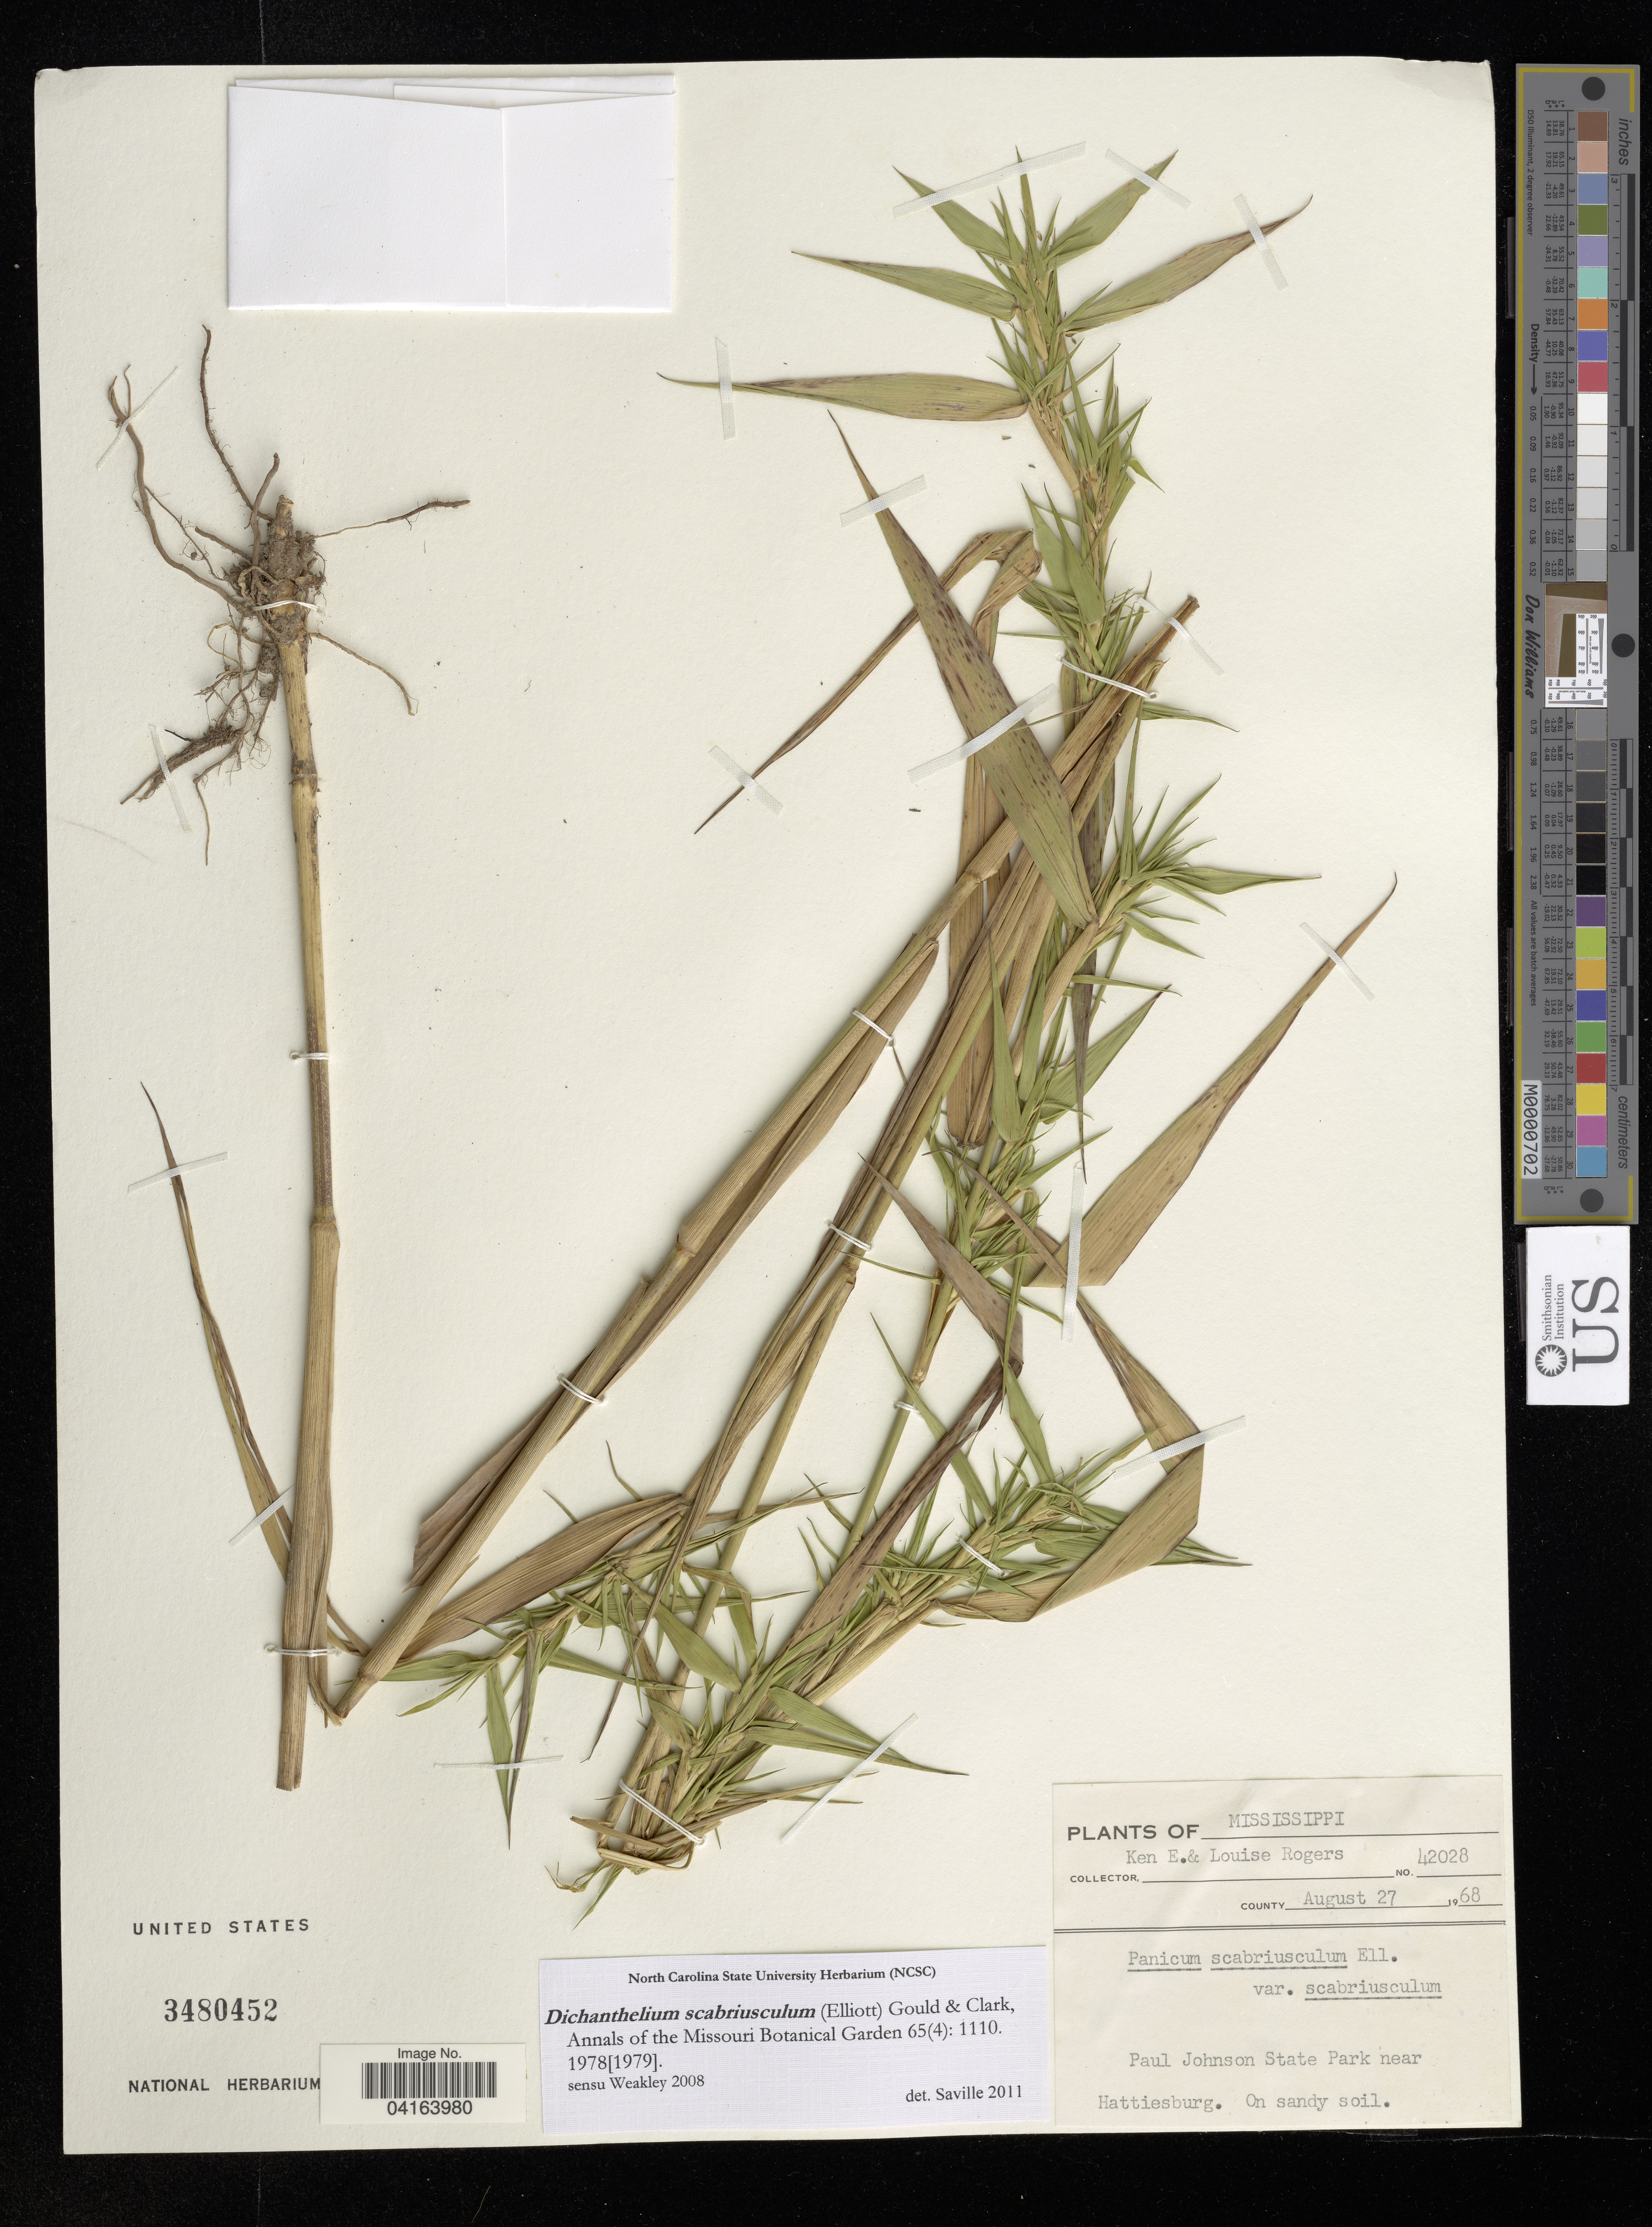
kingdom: Plantae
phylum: Tracheophyta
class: Liliopsida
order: Poales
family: Poaceae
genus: Dichanthelium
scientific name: Dichanthelium scabriusculum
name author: (Elliott) Gould & C.A. Clark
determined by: Saville, A. C., (NCSC), North Carolina State University (UNITED STATES)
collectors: E. Ken & L. Rogers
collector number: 42028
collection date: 1968-08-27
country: United States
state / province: Mississippi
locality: Paul Johnson State Park near Hattiesburg.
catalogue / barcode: US 3480452